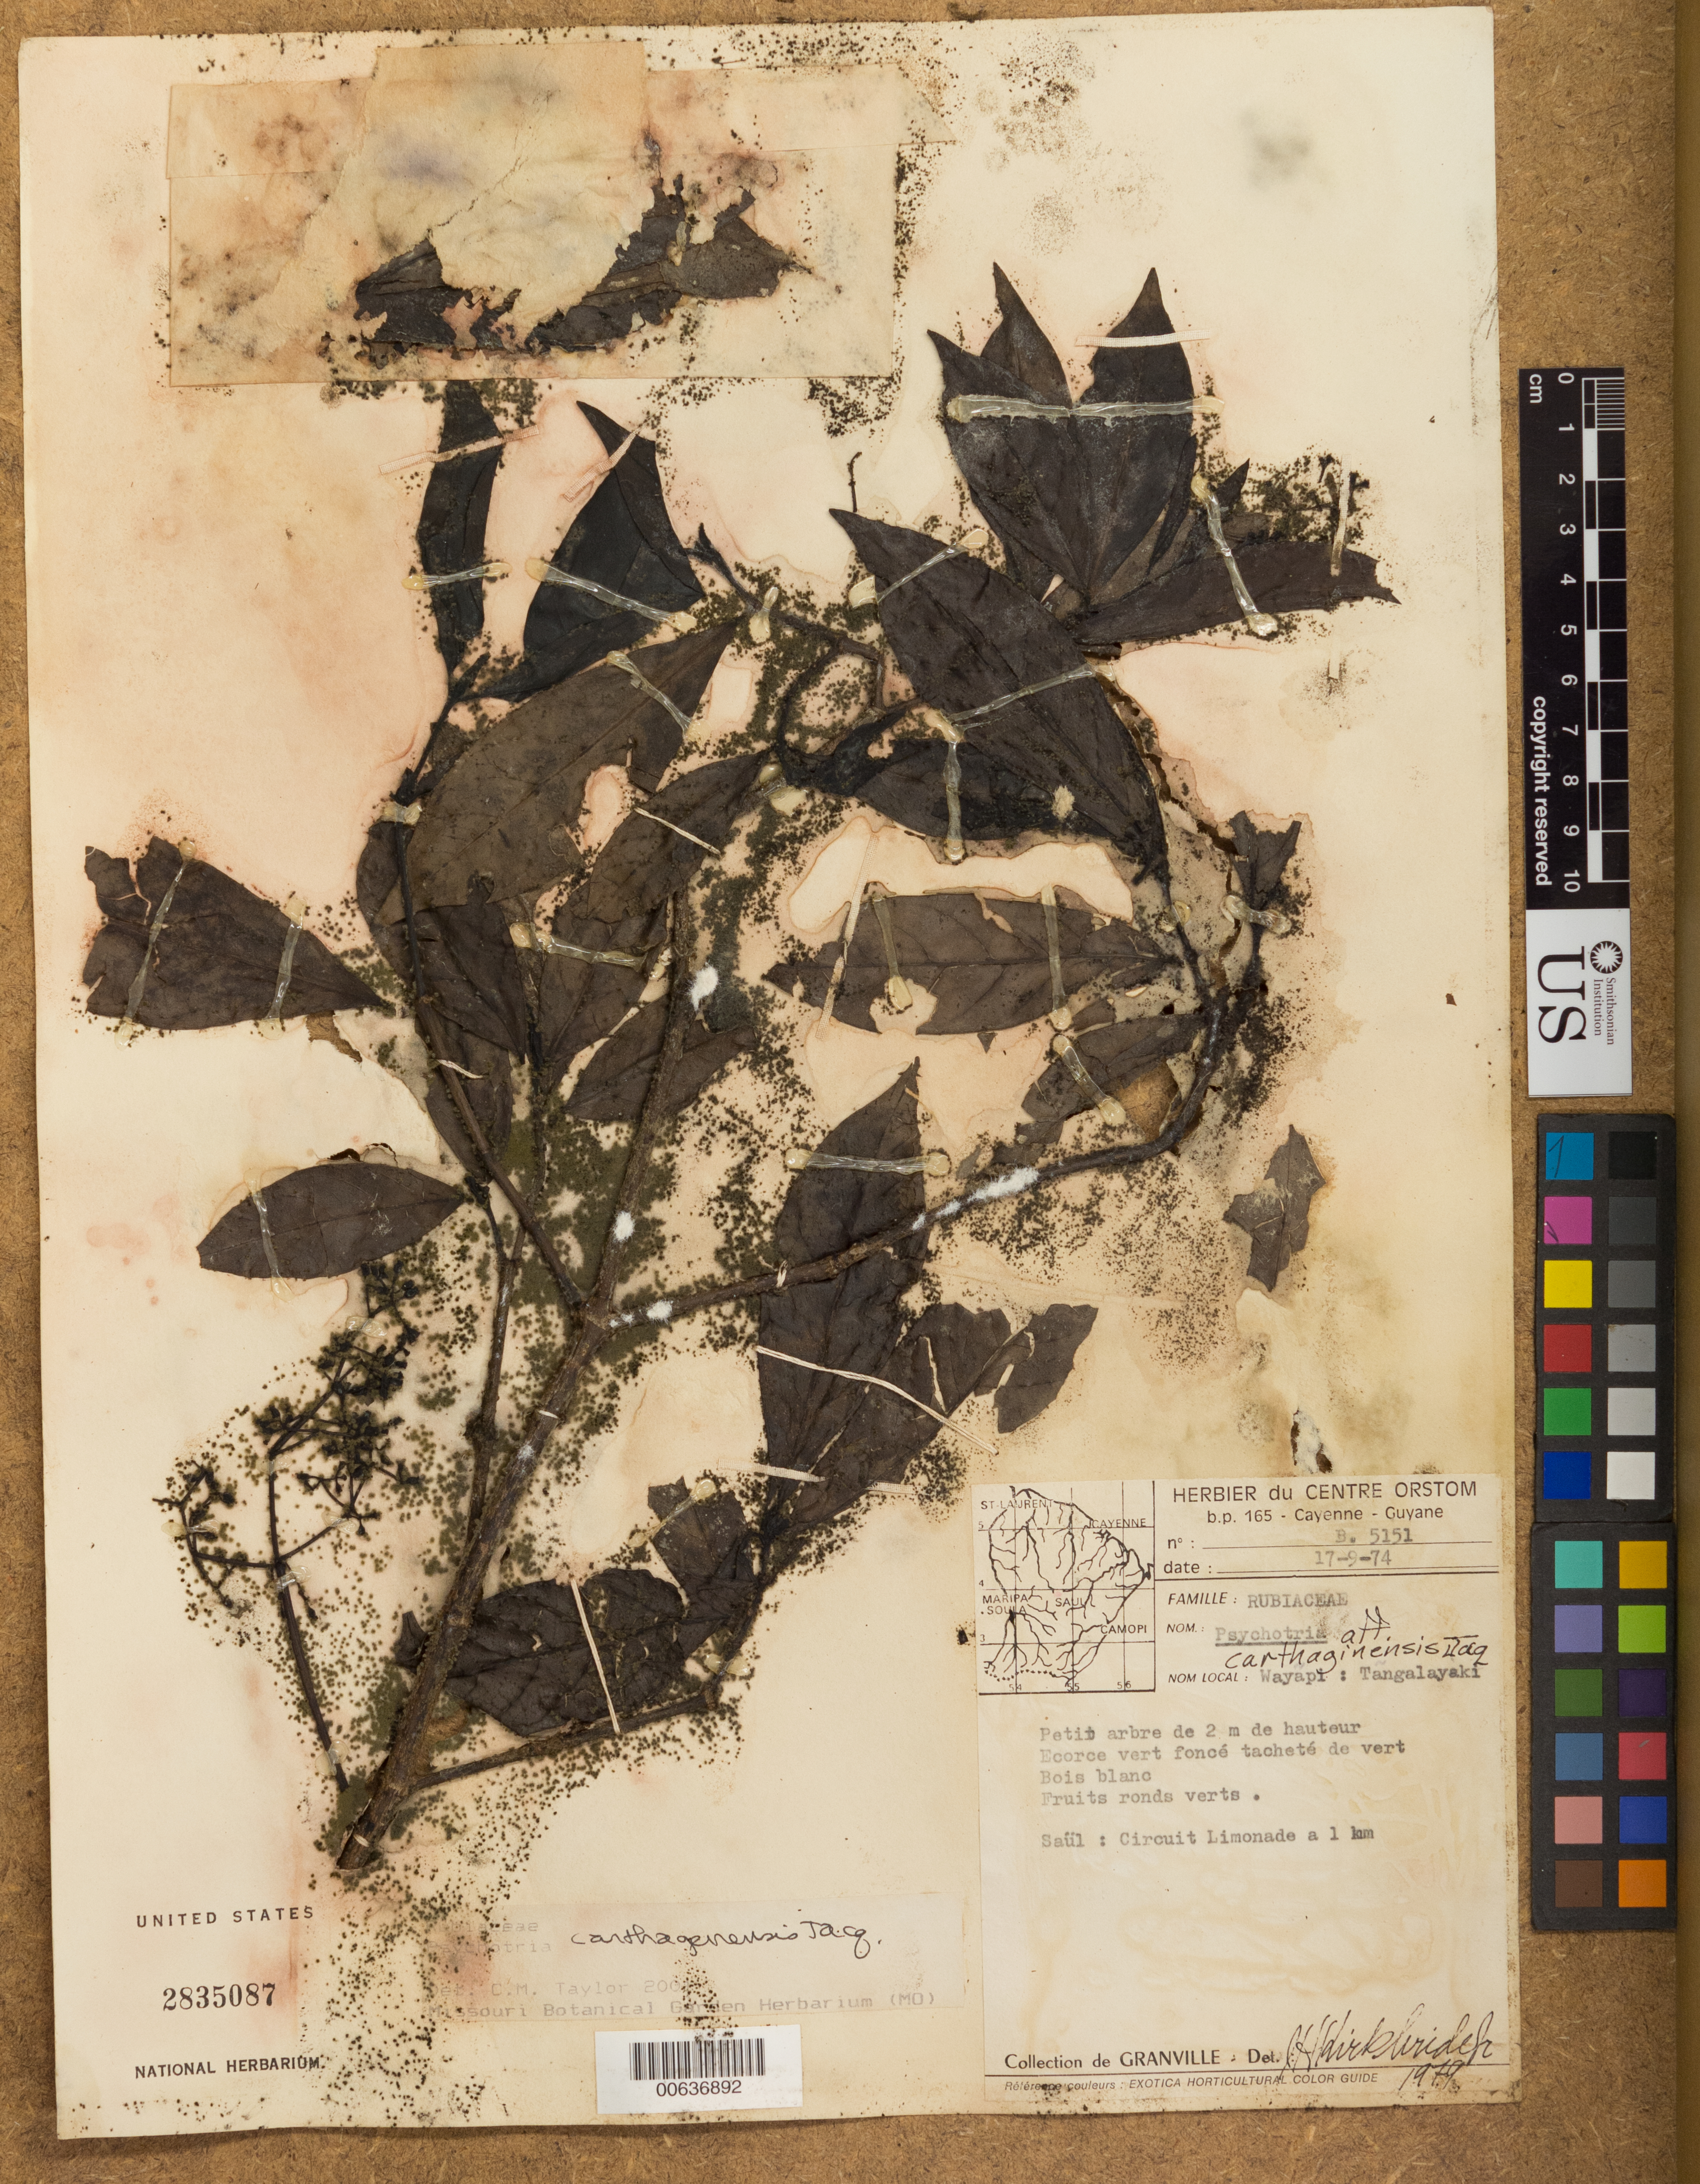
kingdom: Plantae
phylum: Tracheophyta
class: Magnoliopsida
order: Gentianales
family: Rubiaceae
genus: Psychotria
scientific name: Psychotria carthagenensis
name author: Jacq.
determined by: Taylor, Charlotte M.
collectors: J.-J. de Granville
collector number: B 5151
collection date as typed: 17-Sep-74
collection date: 1974-09-17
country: French Guiana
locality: Saül, circuit Limonade a 1 km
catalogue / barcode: US 2835087